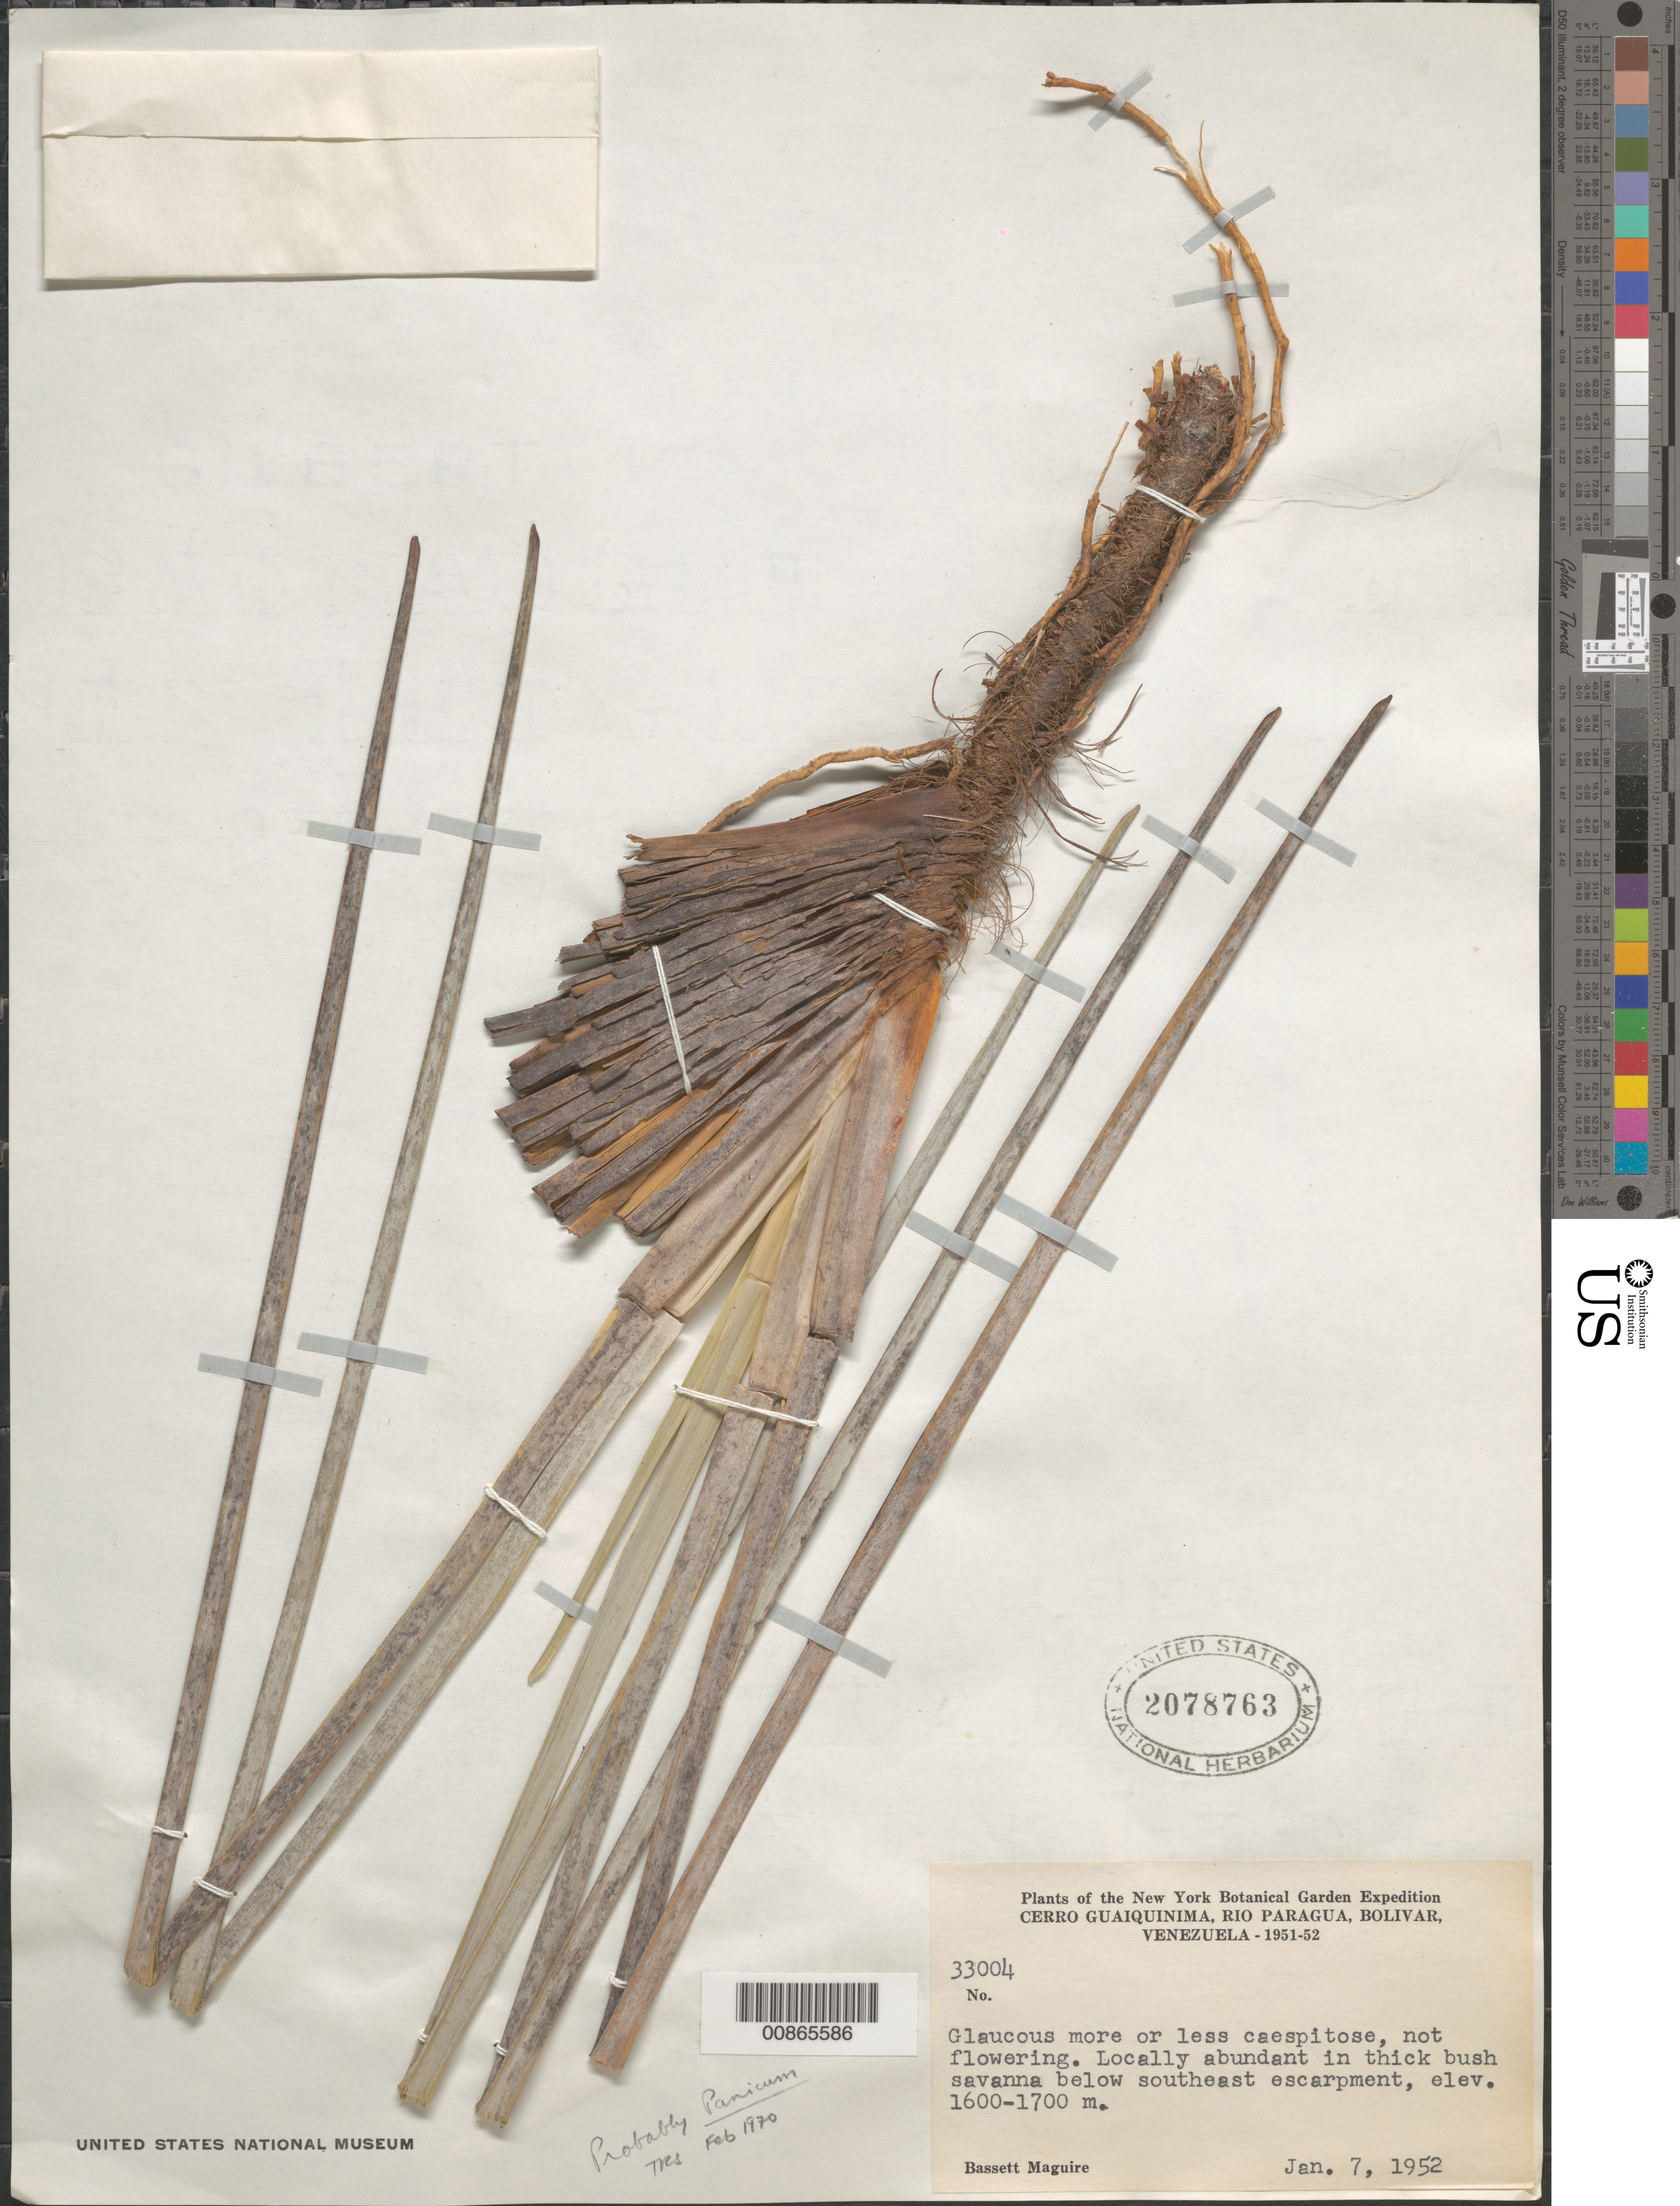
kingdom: Plantae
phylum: Tracheophyta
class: Liliopsida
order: Poales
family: Poaceae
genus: Panicum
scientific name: Panicum sp.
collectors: B. Maguire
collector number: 33004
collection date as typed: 7-Jan-52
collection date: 1952-01-07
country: Venezuela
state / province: Bolívar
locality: Cerro Guaiquinima, Río Paragua, SE escarpment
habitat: Thick bush savanna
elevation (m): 1600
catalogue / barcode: US 2078763